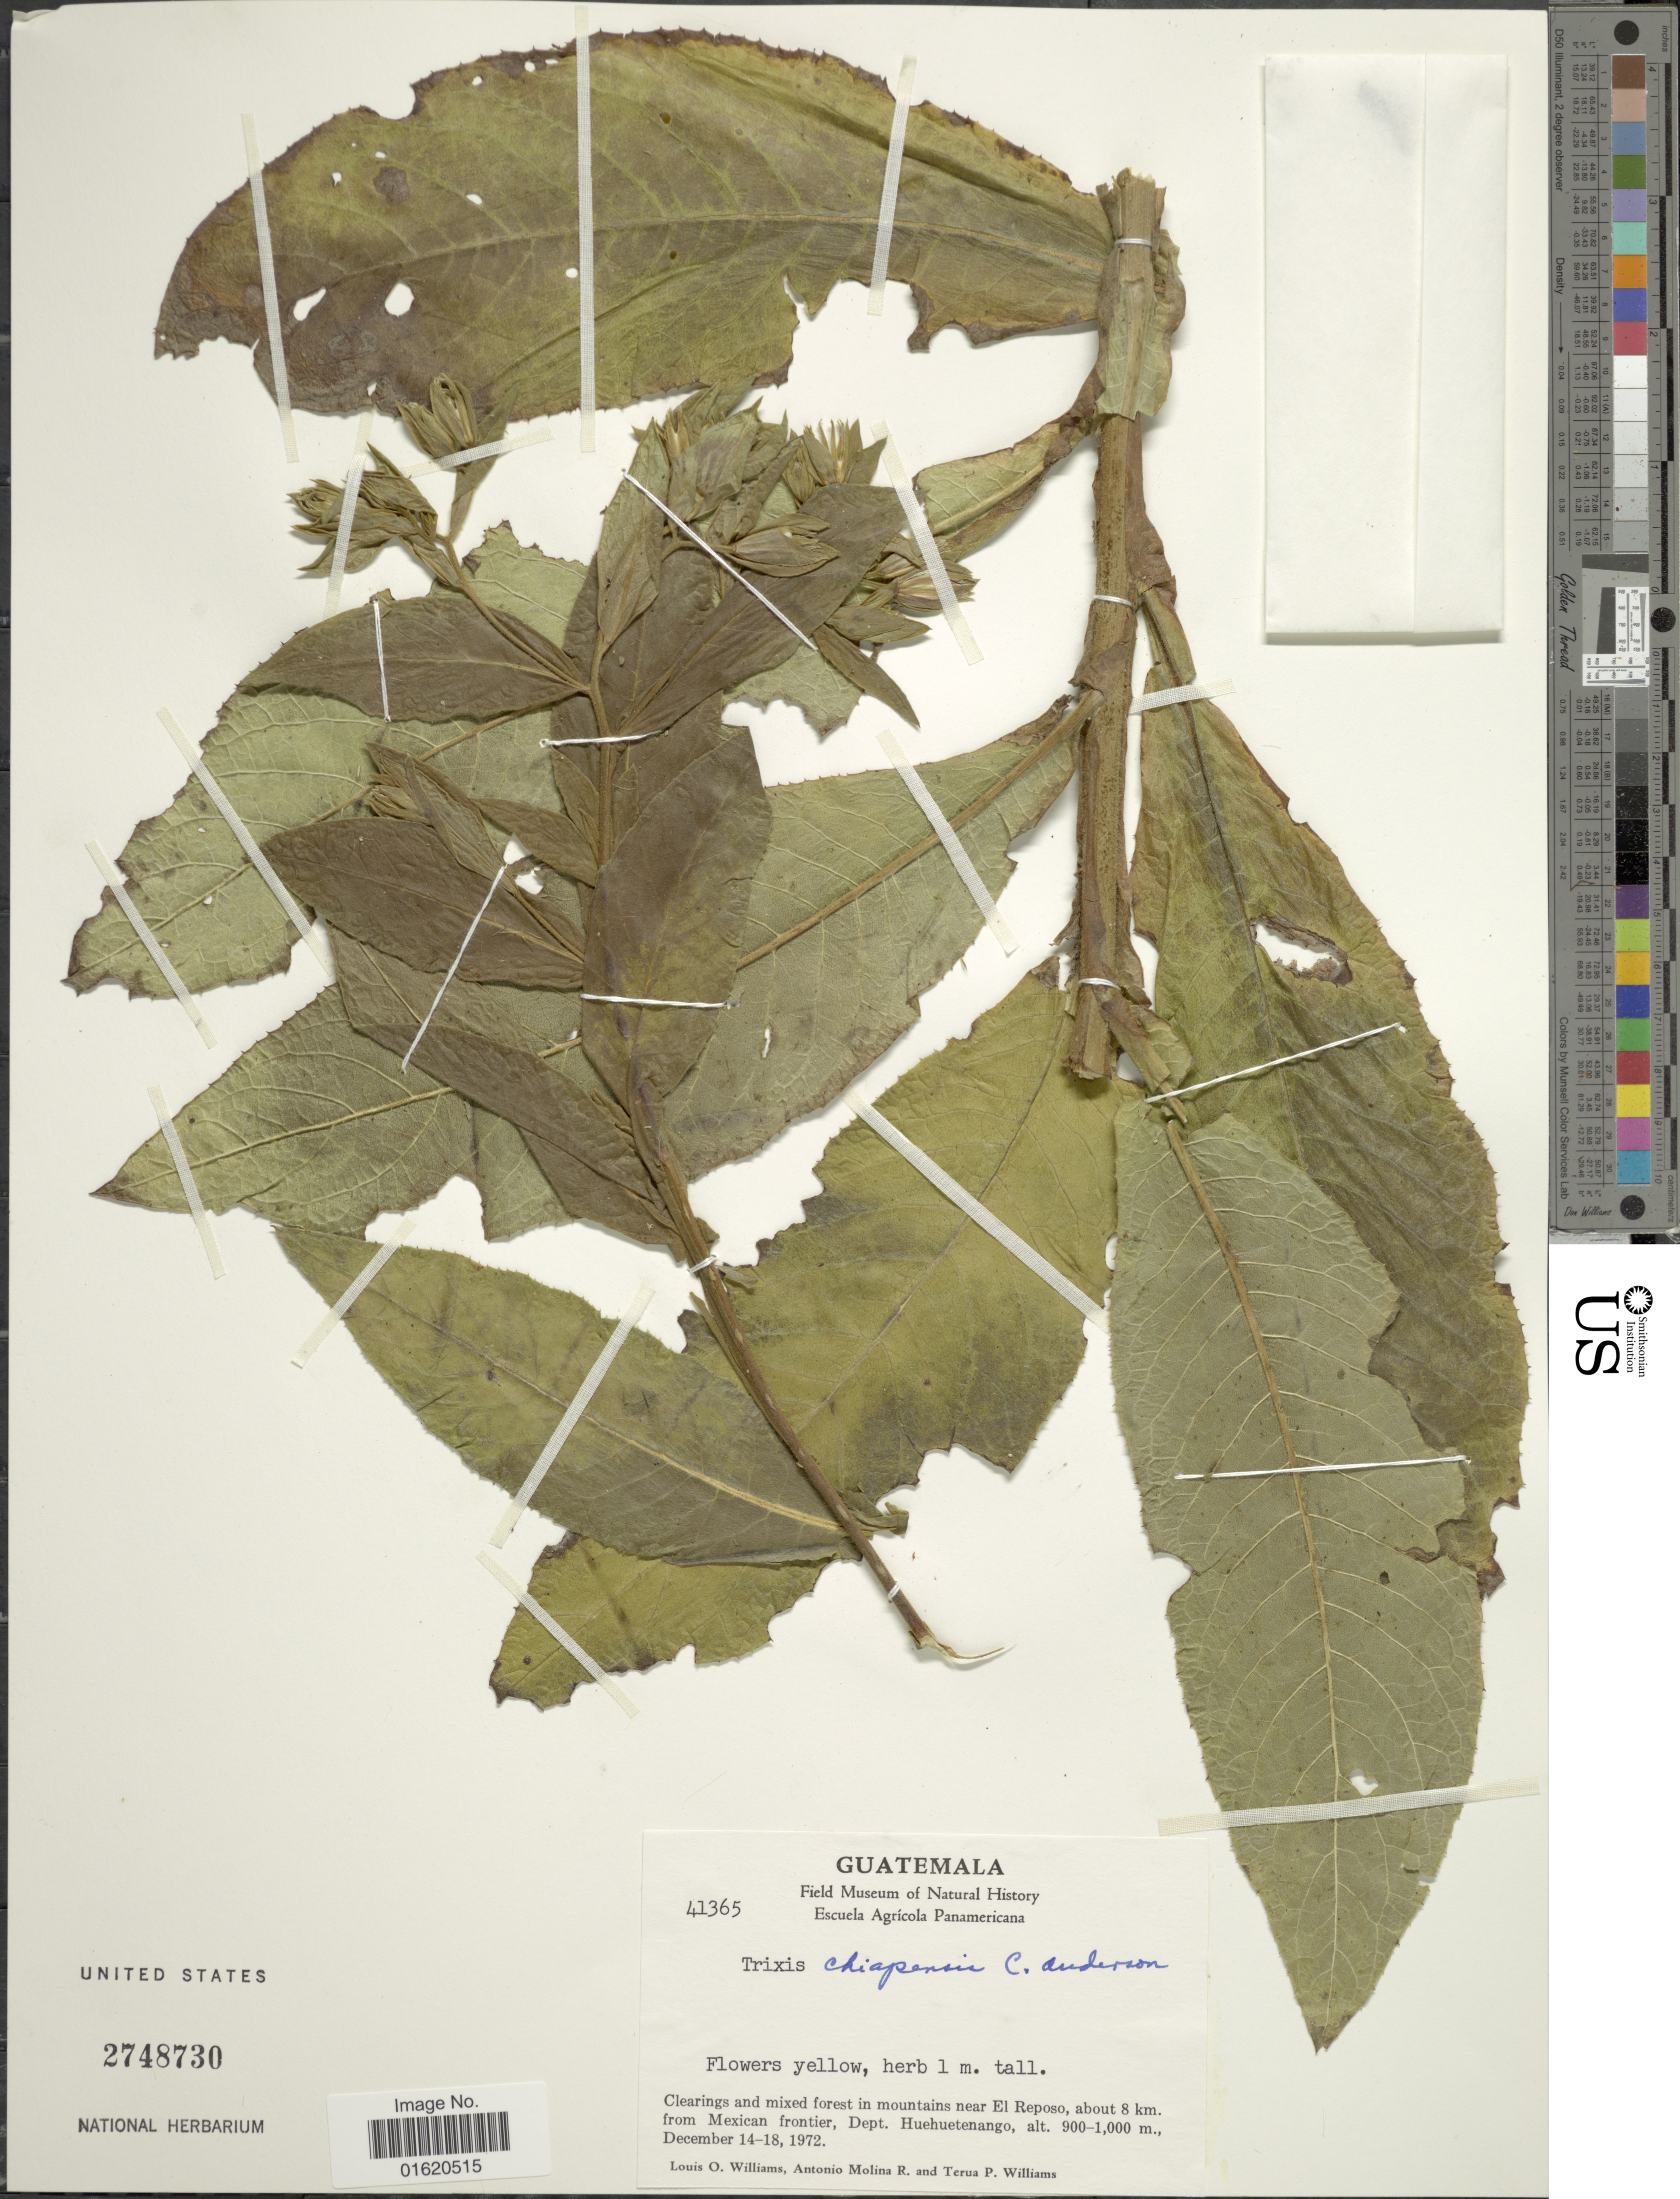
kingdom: Plantae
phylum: Tracheophyta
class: Magnoliopsida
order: Asterales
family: Asteraceae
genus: Trixis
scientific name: Trixis chiapensis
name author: C.E. Anderson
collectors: L. O. Williams, A. Molina R. & T. P. Williams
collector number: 41365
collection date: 1972-12-14/1972-12-18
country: Guatemala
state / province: Huehuetenango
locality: Clearing and mixed forest in mountains near El Reposo, about 8 km. from Mexican frontier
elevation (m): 900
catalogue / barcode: US 2748730